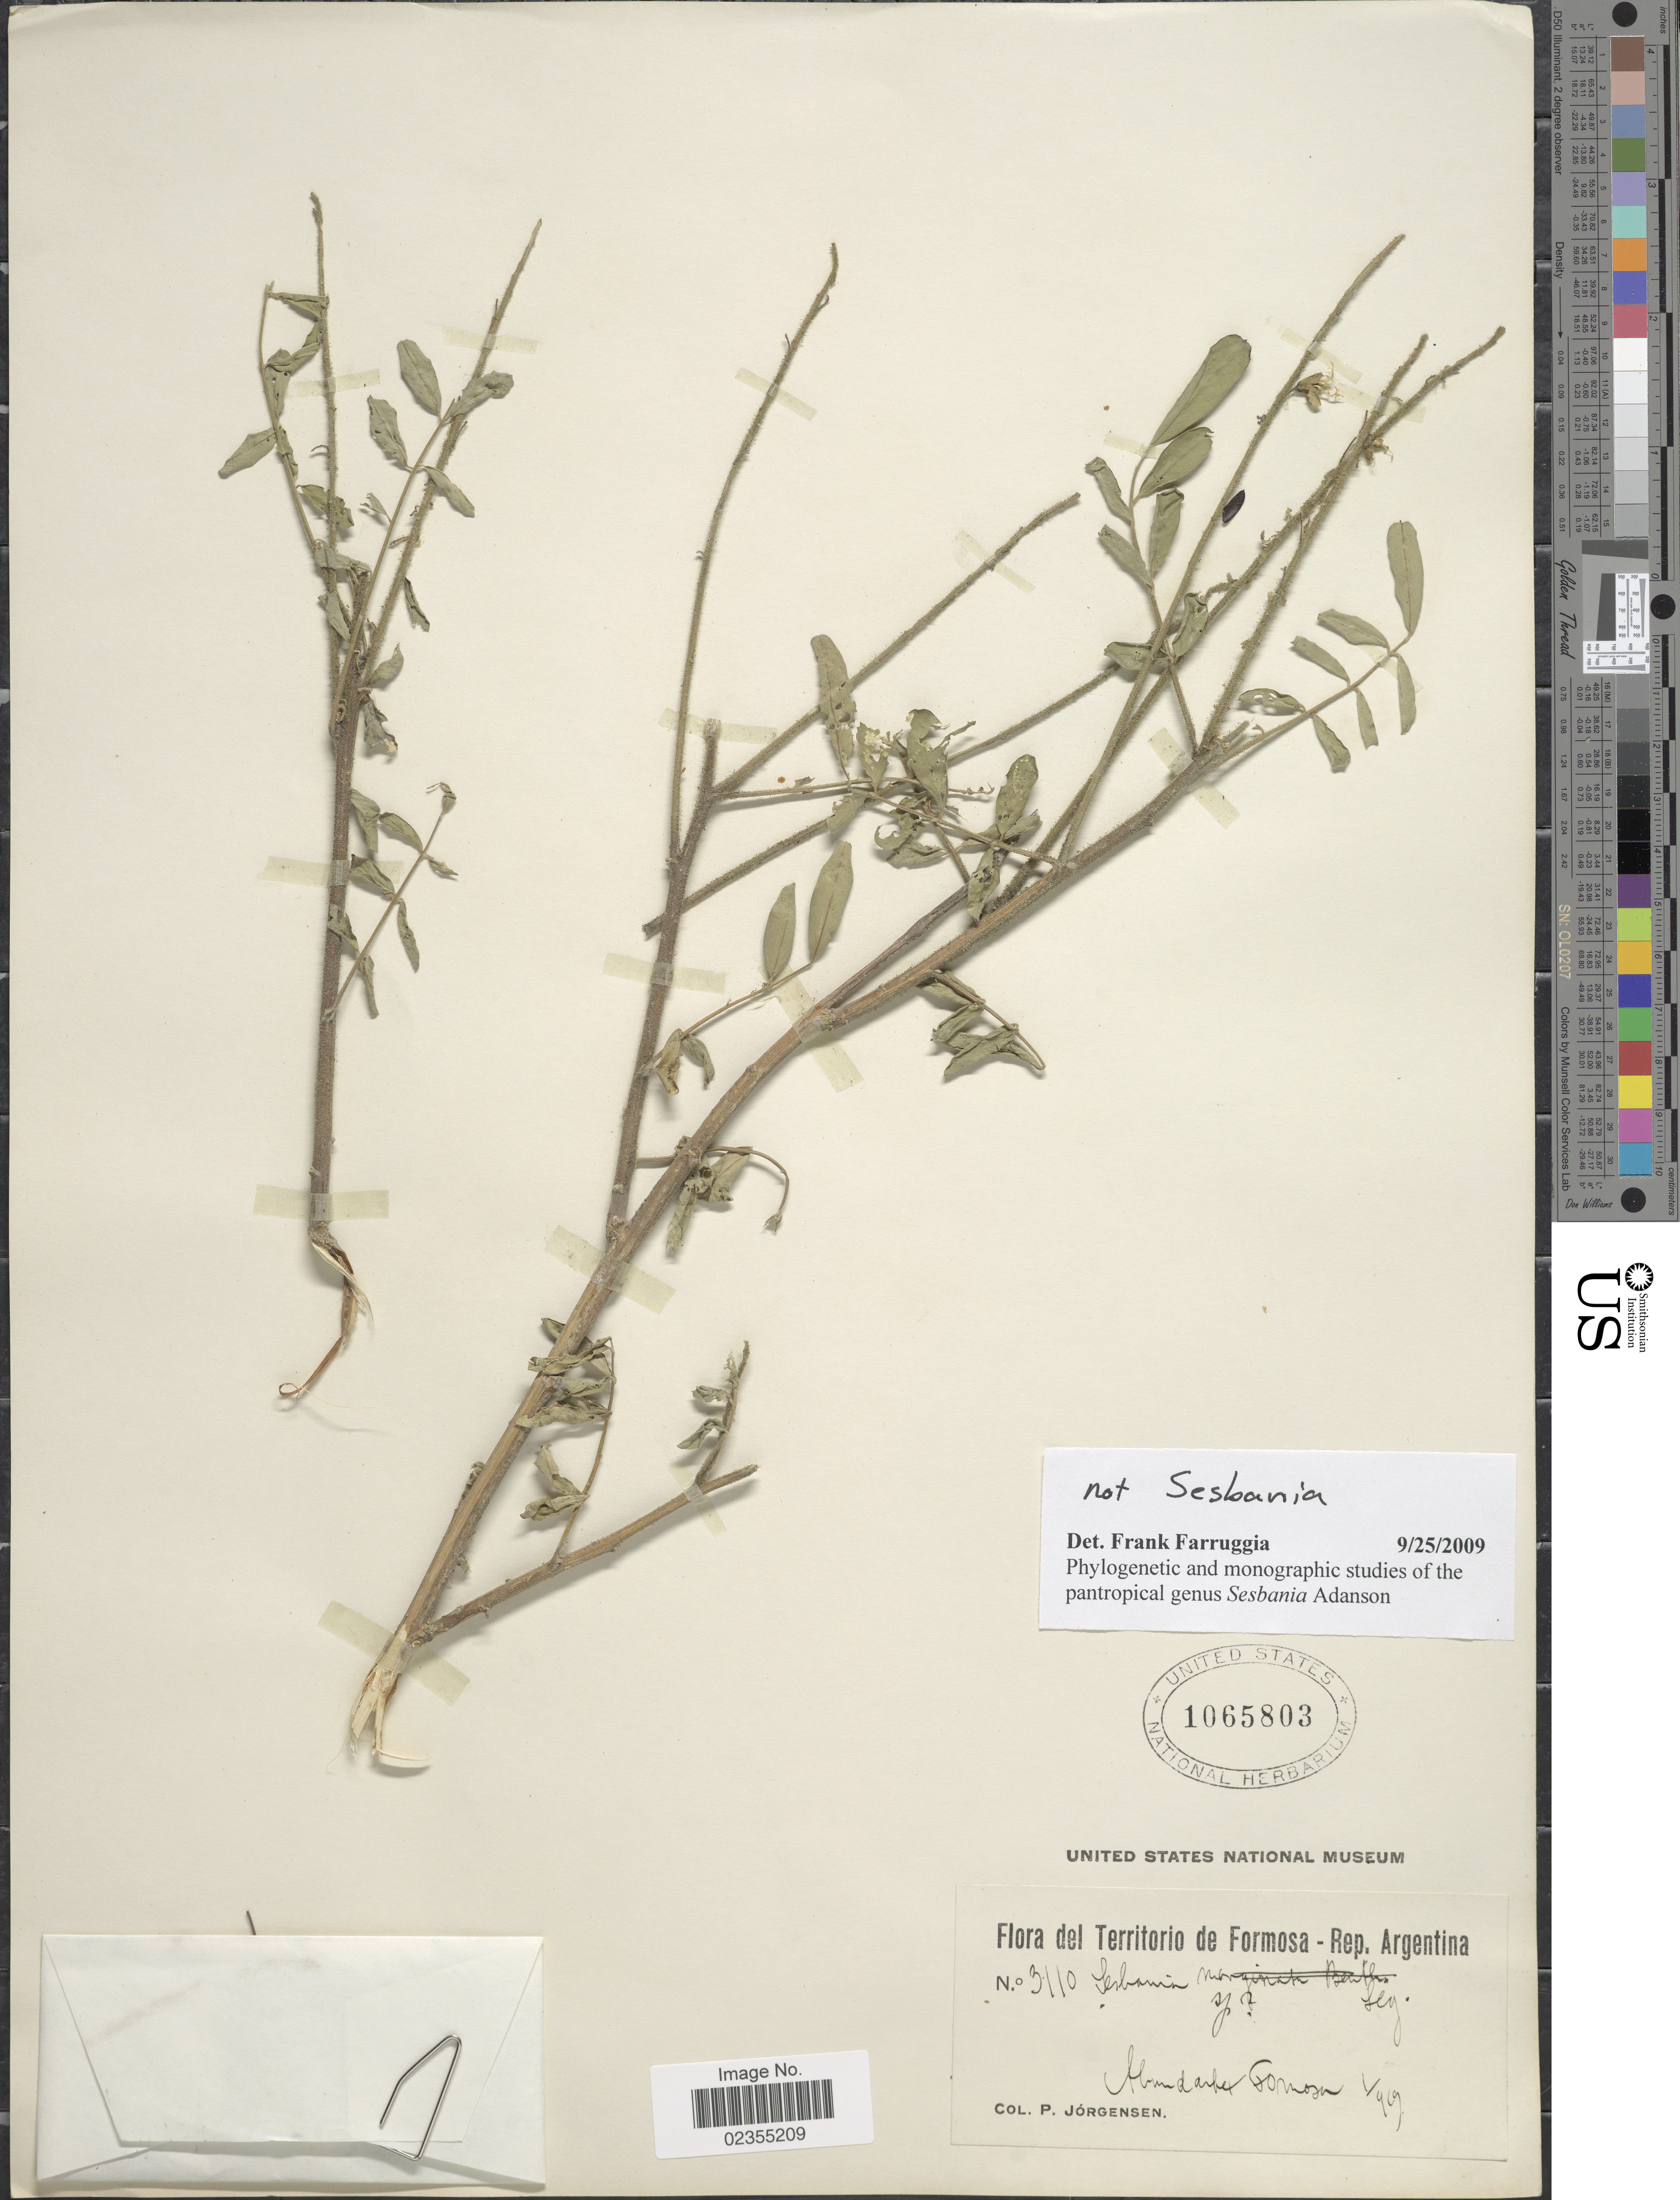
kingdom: Plantae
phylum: Tracheophyta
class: Magnoliopsida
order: Fabales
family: Fabaceae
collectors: P. Jörgensen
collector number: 3110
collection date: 1919-01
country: Argentina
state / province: Formosa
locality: Territorio de Formosa - Rep. Argentina. Abundant Formosa.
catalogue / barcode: US 1065803